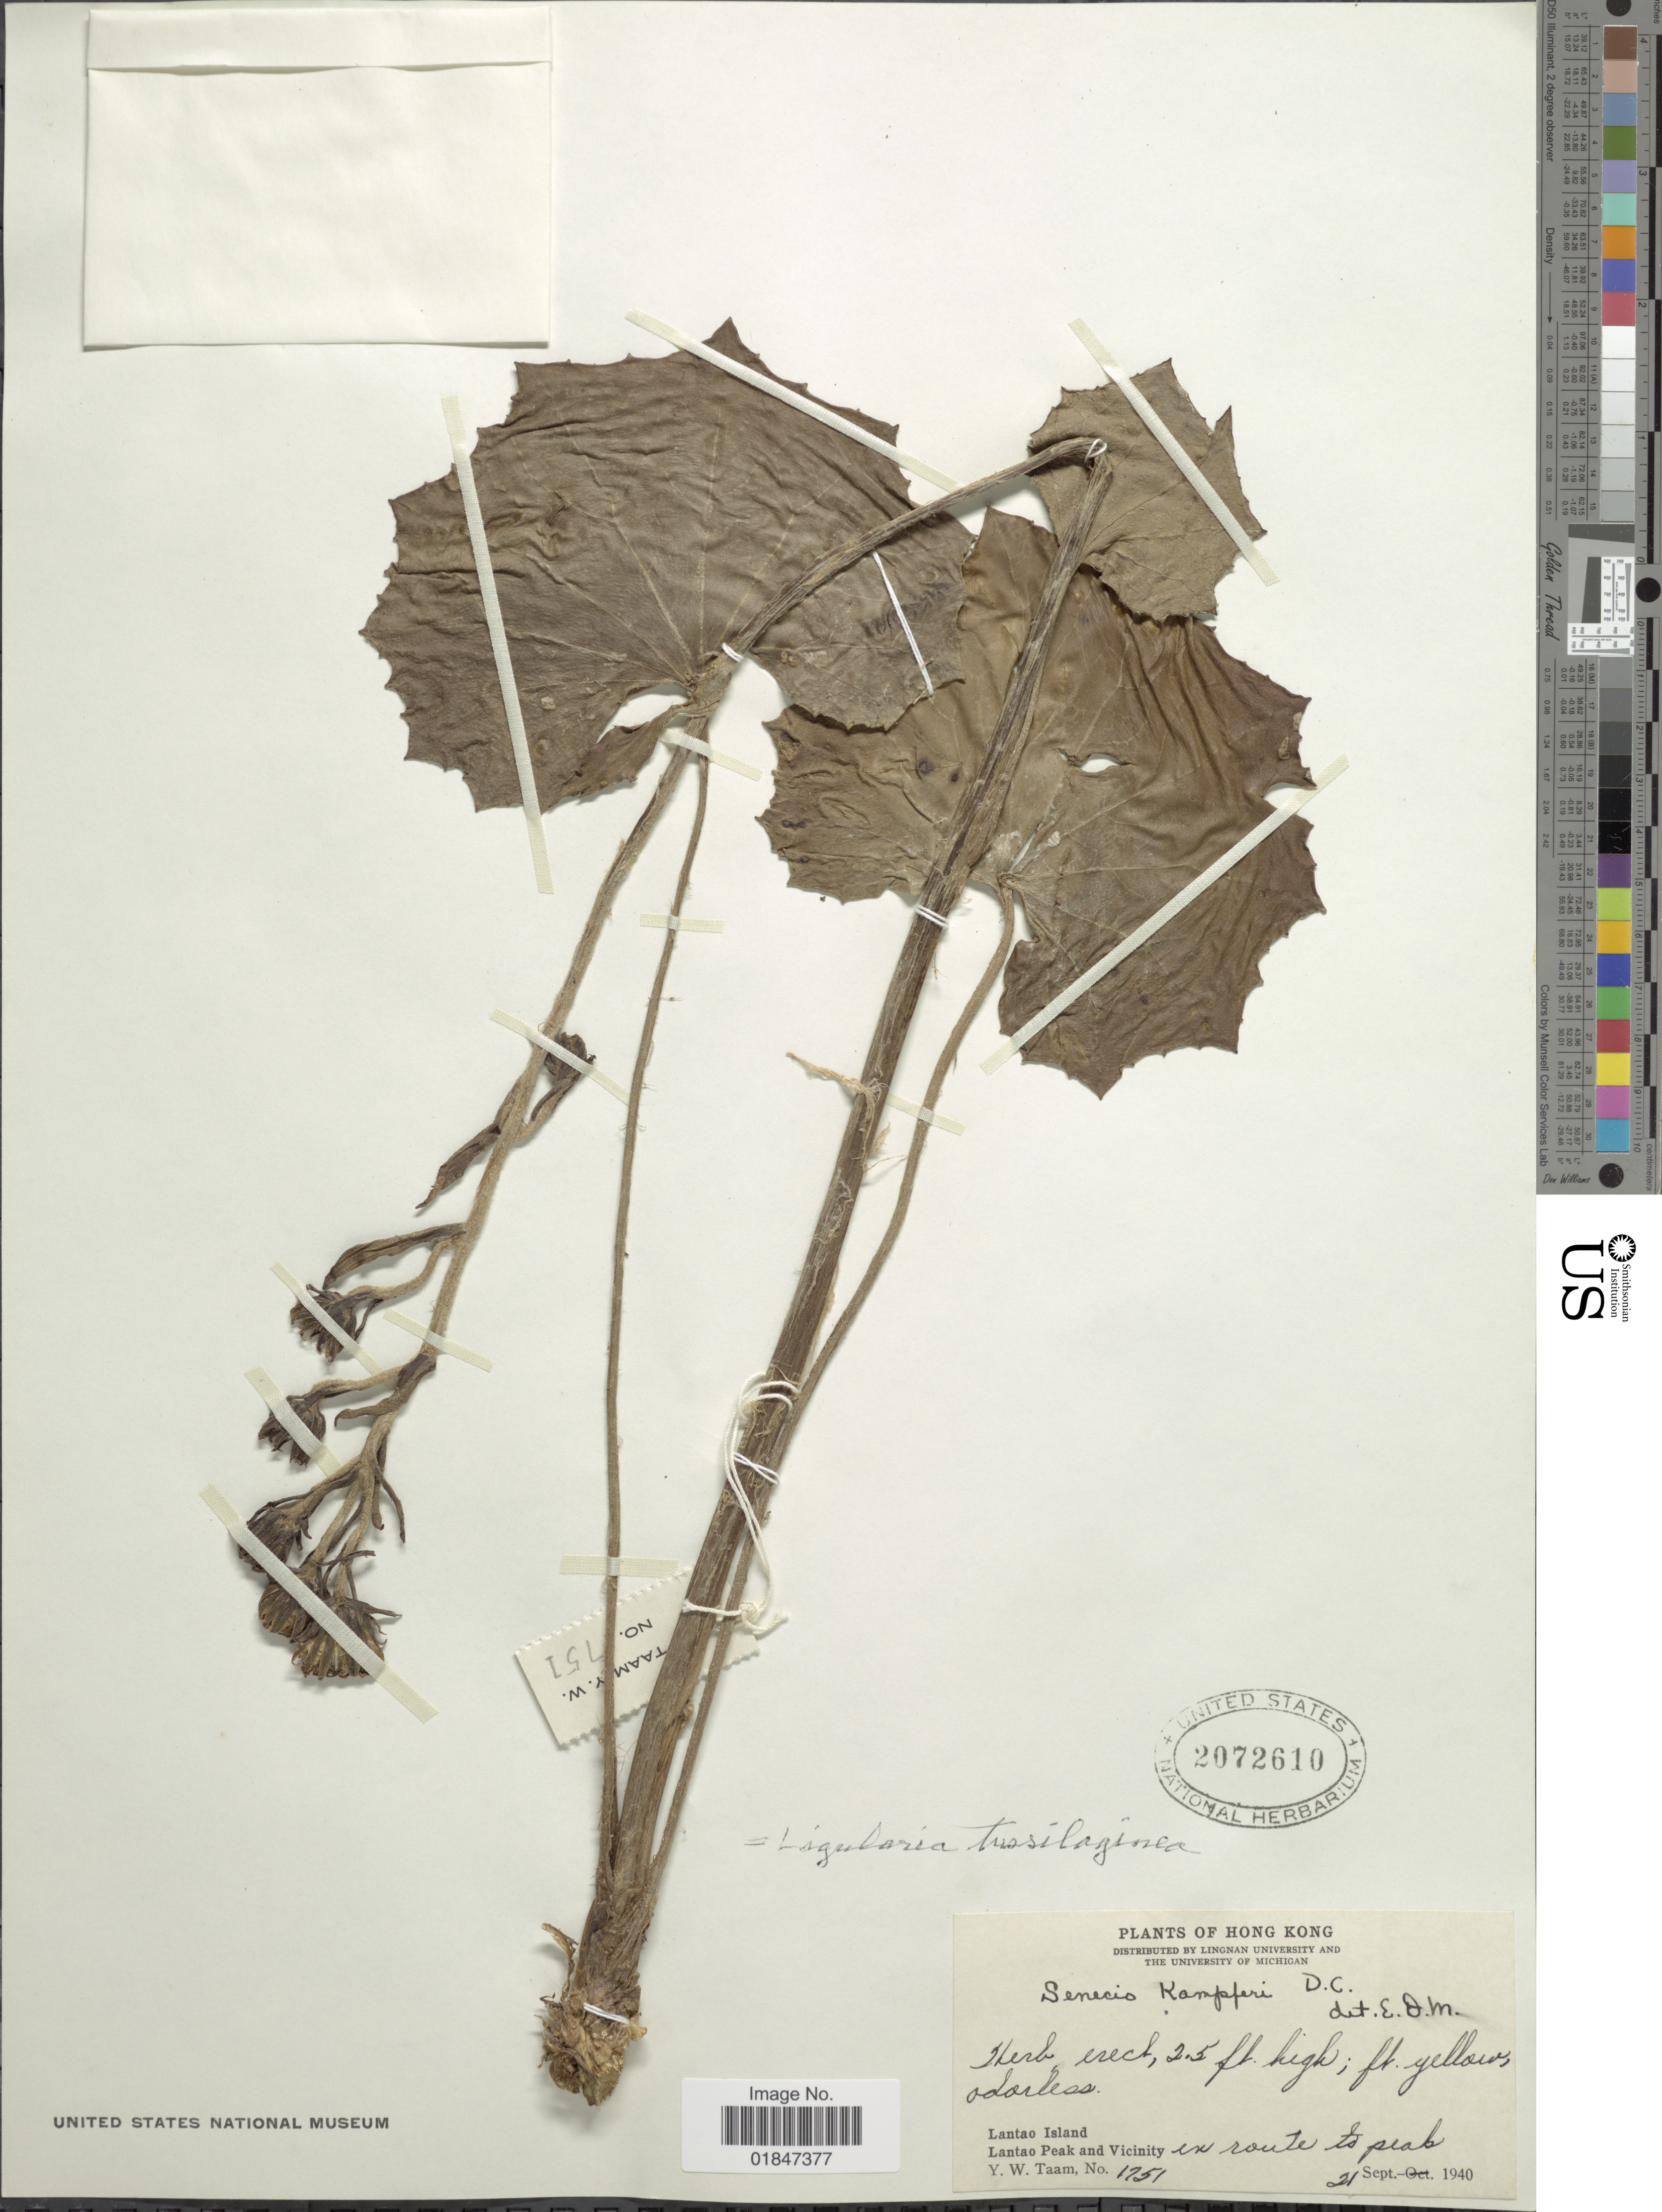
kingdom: Plantae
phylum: Tracheophyta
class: Magnoliopsida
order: Asterales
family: Asteraceae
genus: Farfugium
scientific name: Farfugium japonicum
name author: (L.) Kitam.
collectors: Y. W. Taam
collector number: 1751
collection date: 1940-09-21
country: China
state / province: Hong Kong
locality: Lantao Island, Lantao Peak and Vicinity en route to peak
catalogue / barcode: US 2072610